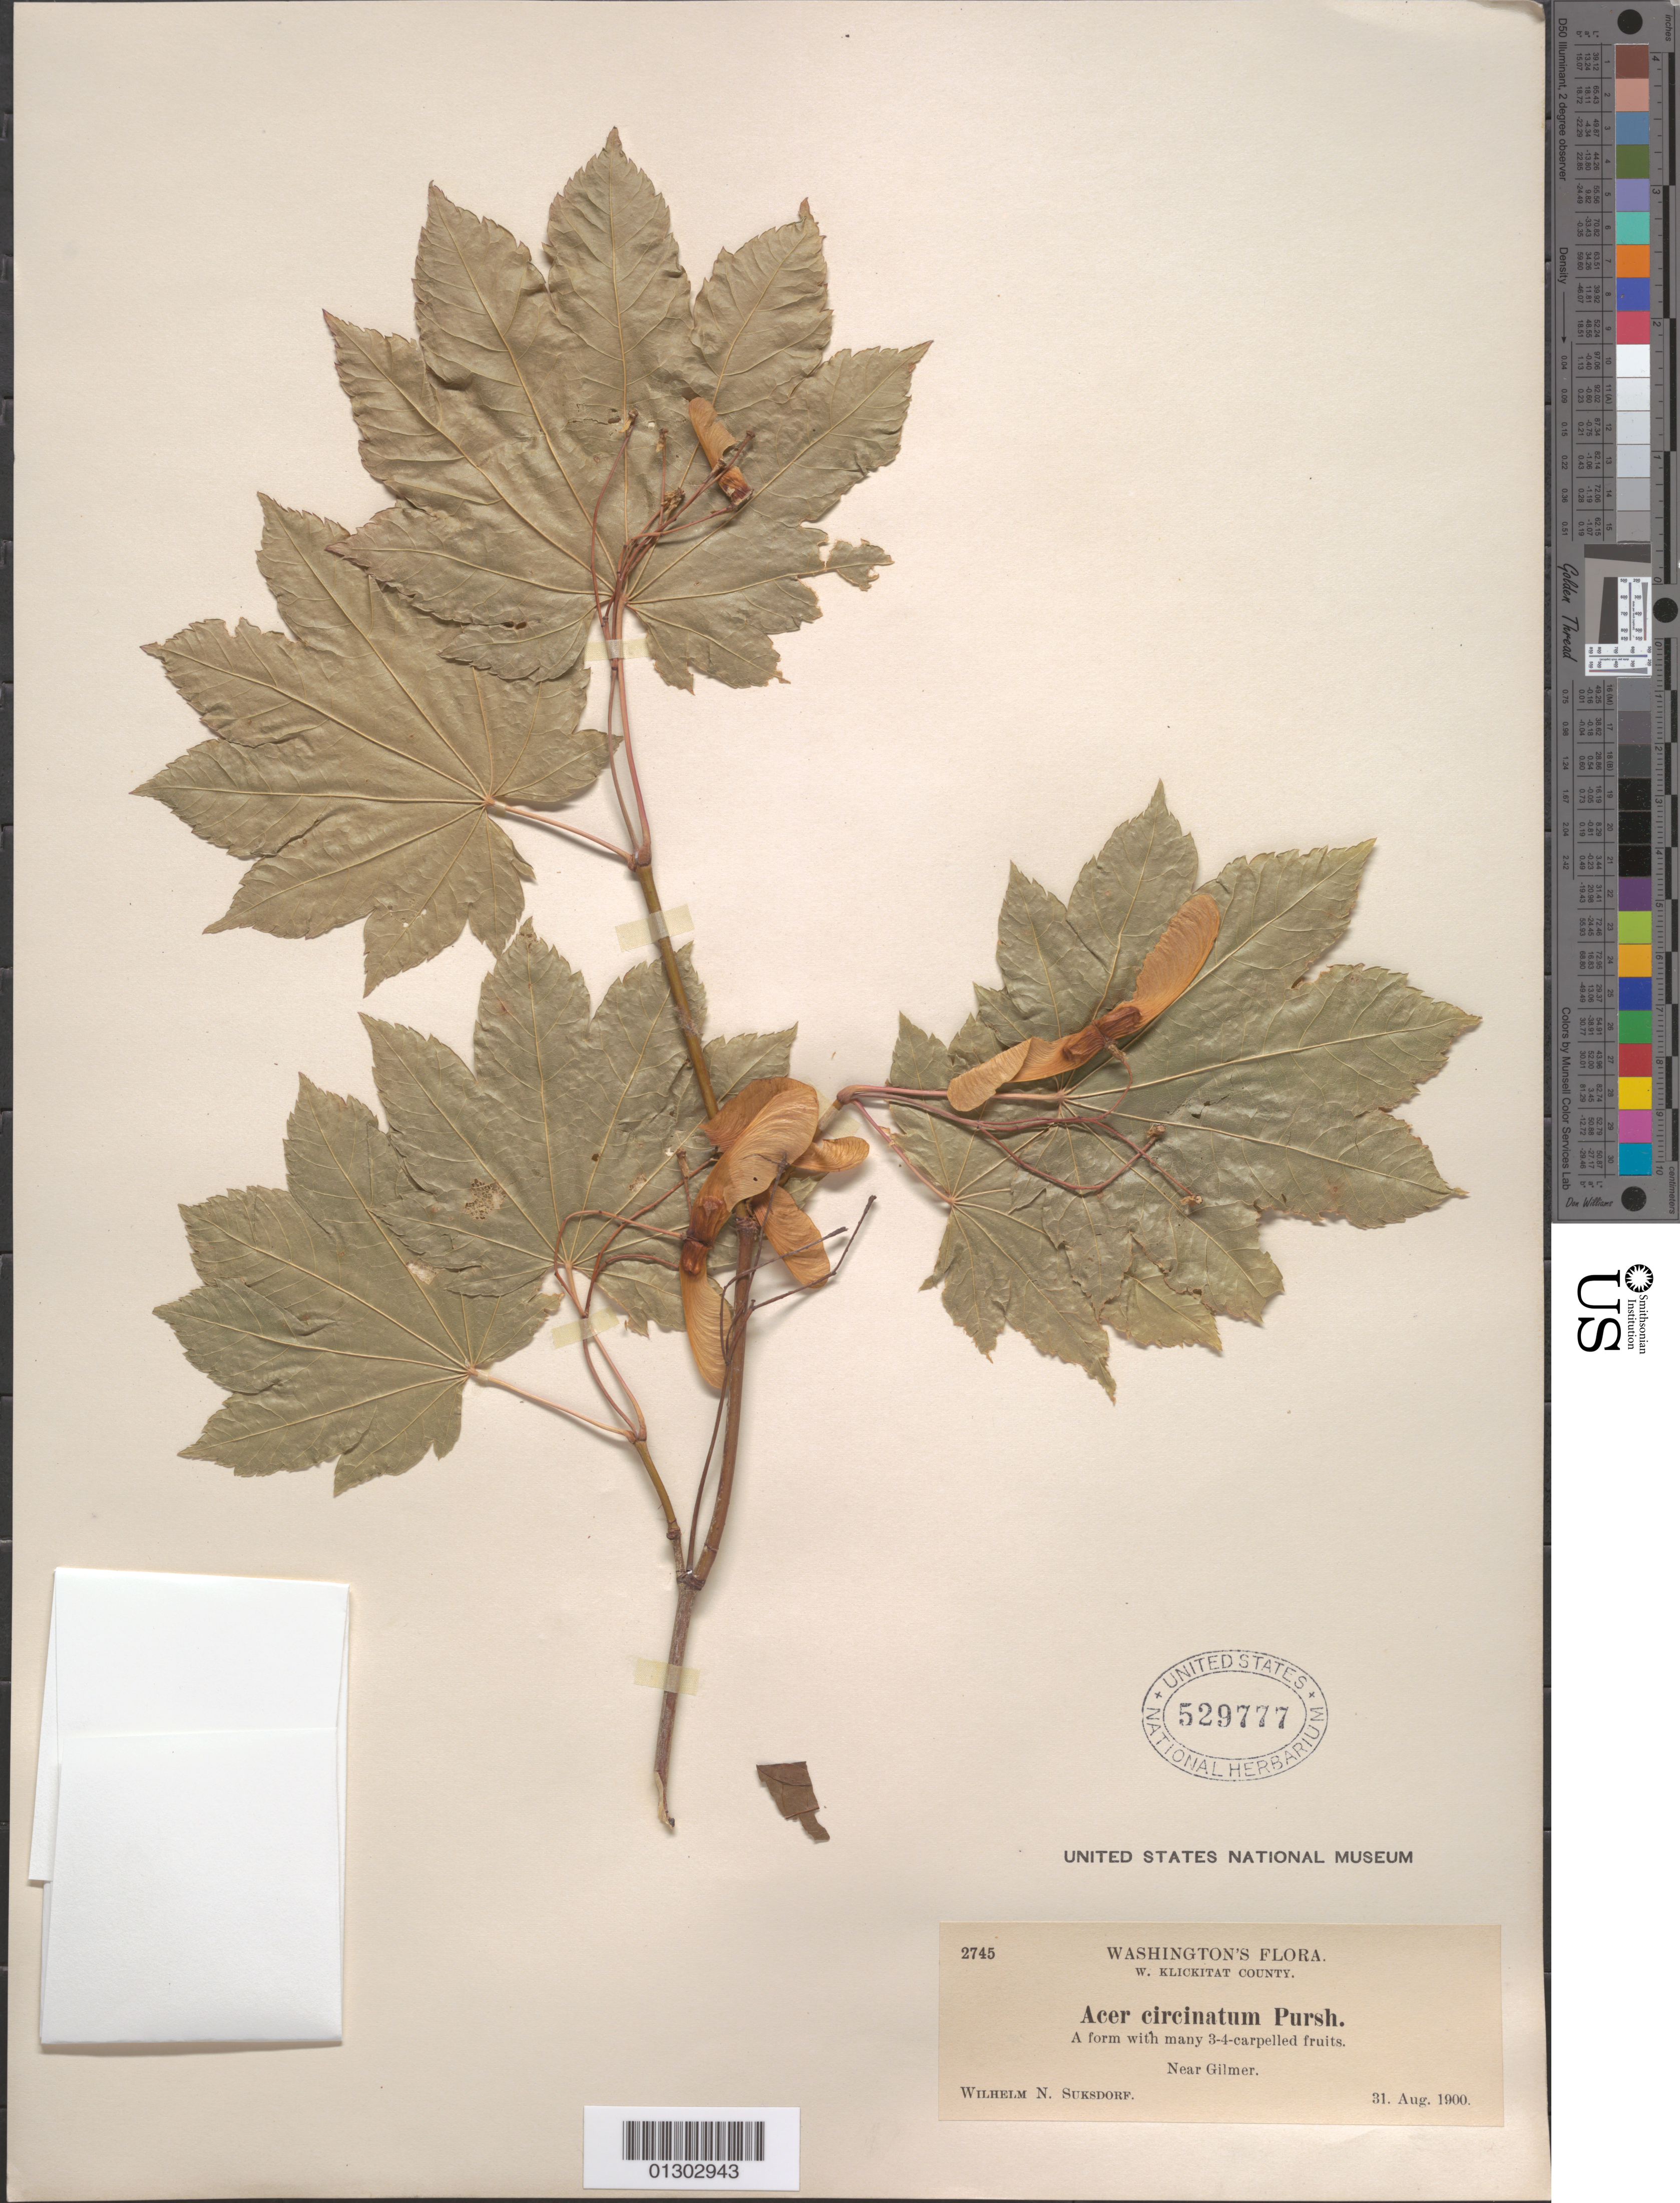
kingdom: Plantae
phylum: Tracheophyta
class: Magnoliopsida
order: Sapindales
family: Sapindaceae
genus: Acer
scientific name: Acer circinatum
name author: Pursh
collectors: W. N. Suksdorf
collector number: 2745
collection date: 1900-08-31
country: United States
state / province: Washington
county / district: Klickitat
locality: W. Klickitat County, near Gilmer.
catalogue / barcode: US 529777